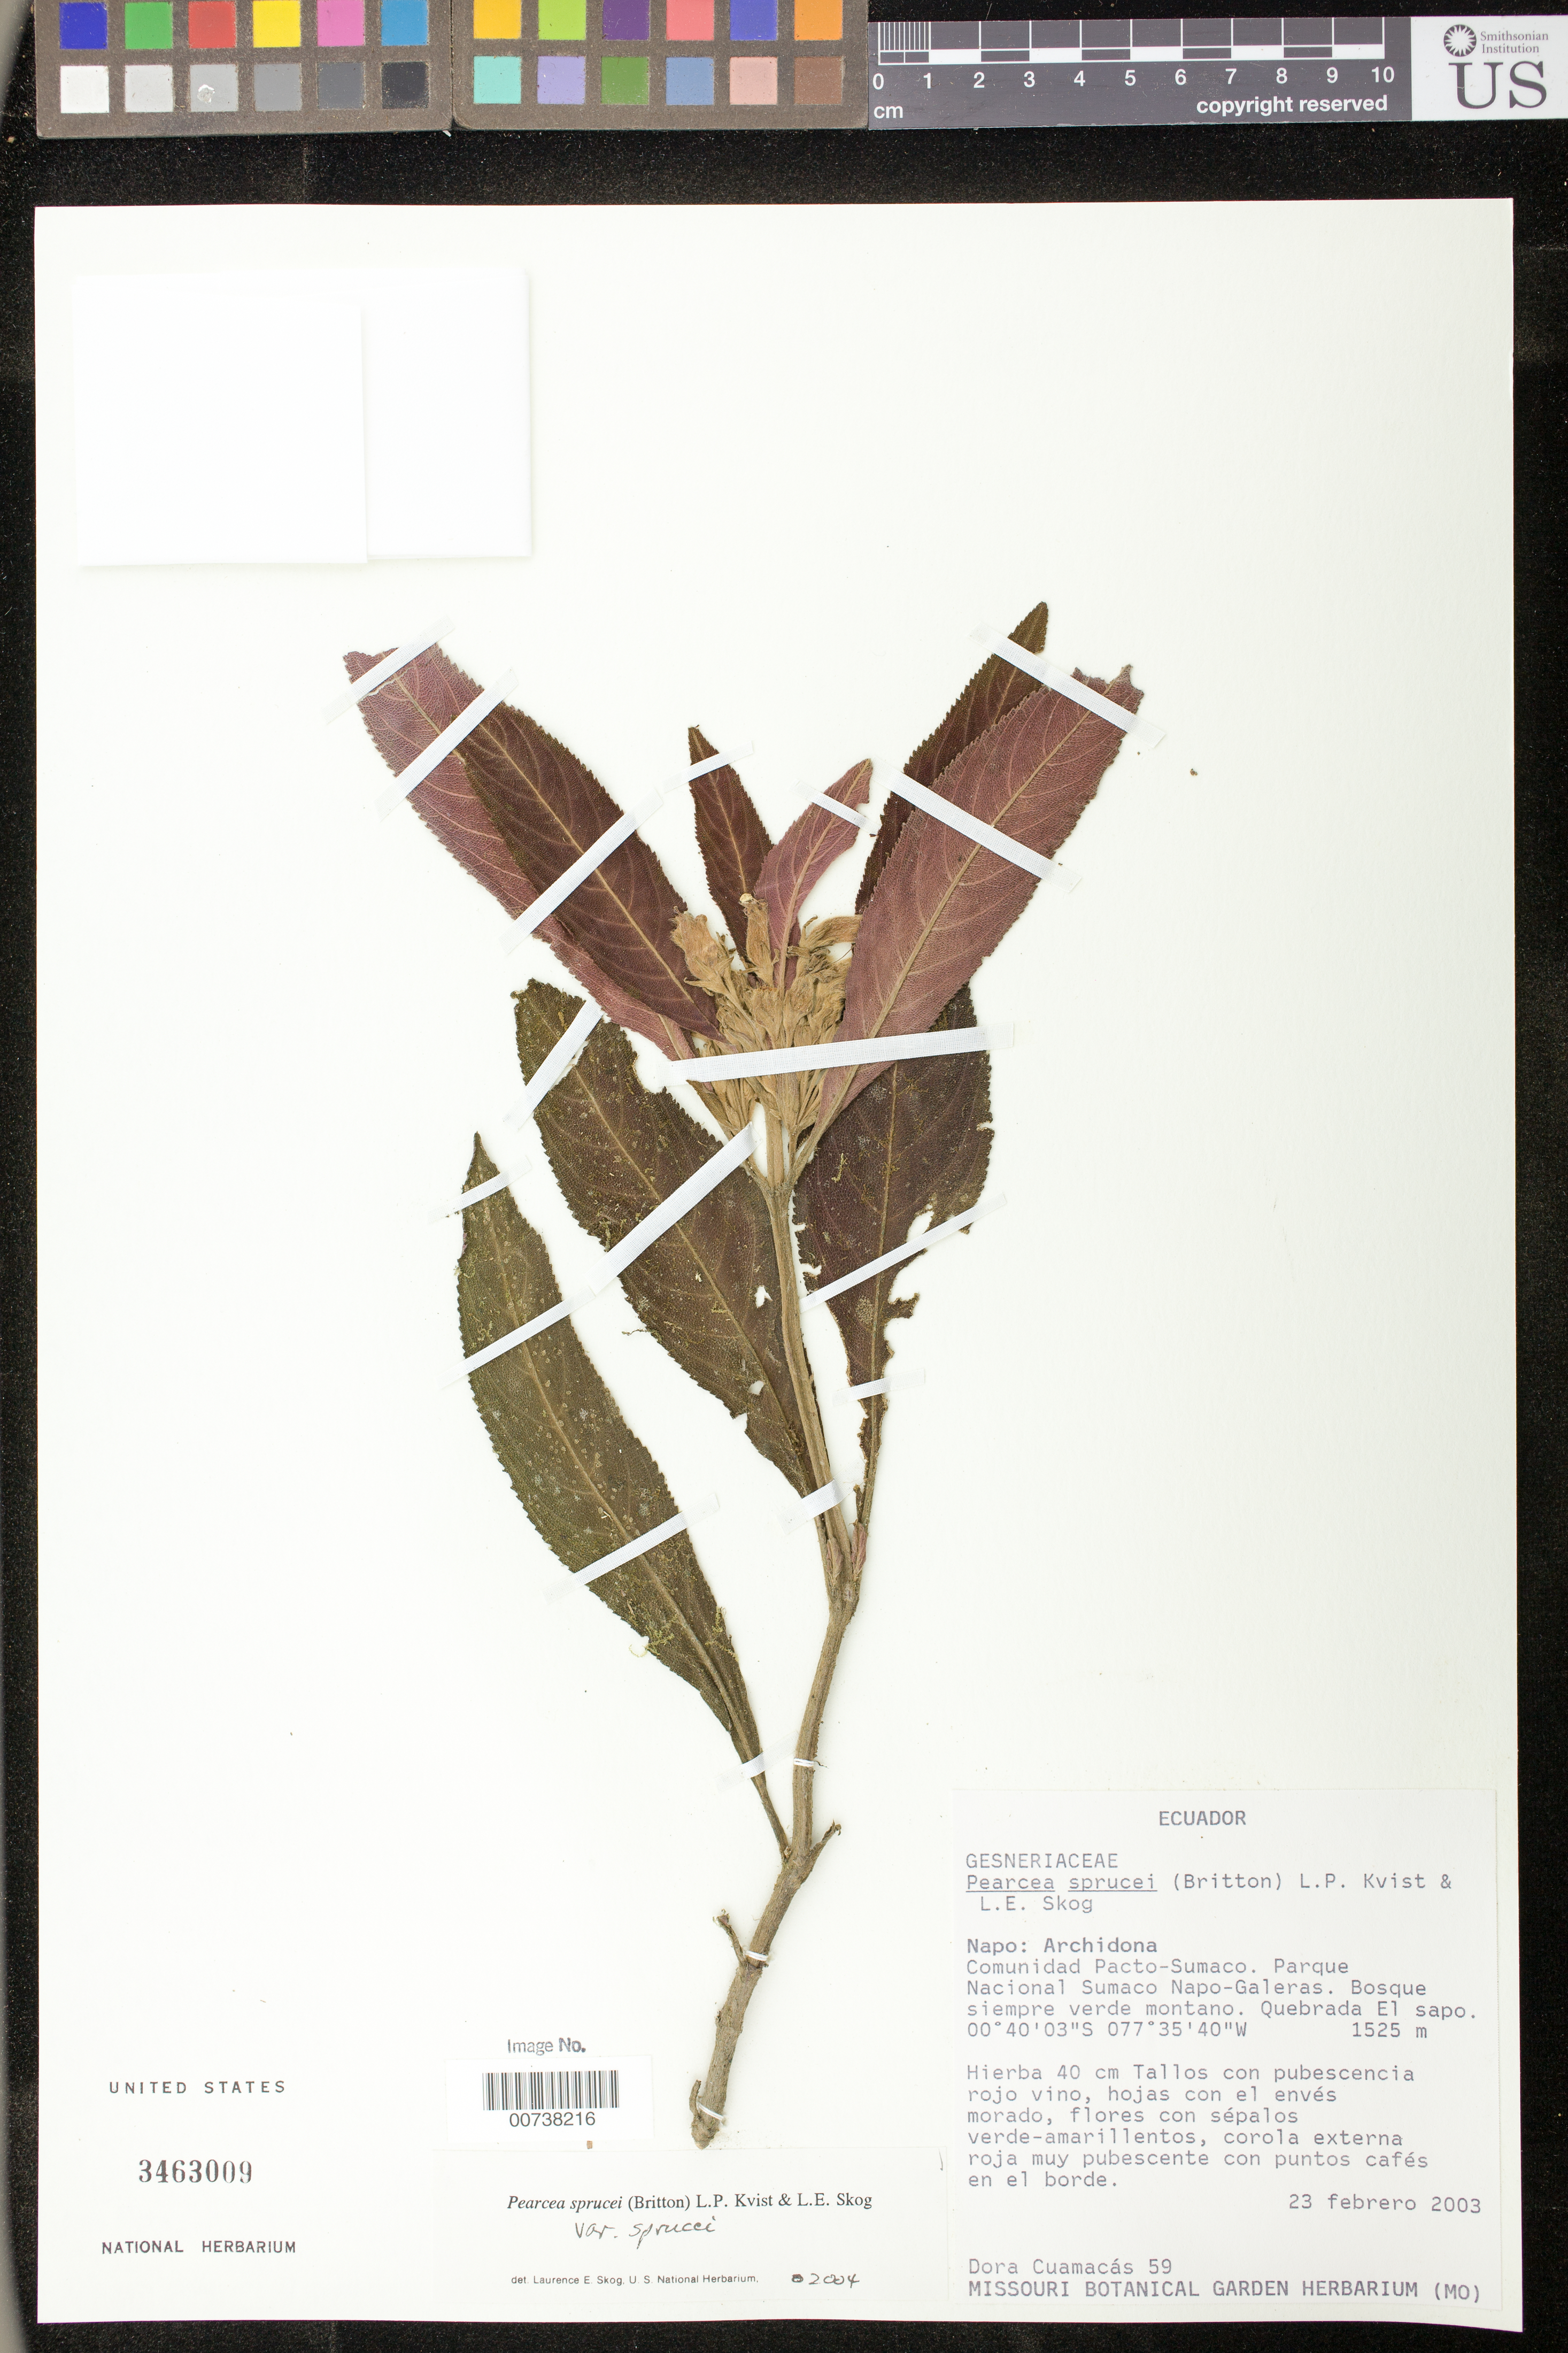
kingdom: Plantae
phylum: Tracheophyta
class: Magnoliopsida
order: Lamiales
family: Gesneriaceae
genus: Pearcea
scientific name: Pearcea sprucei var. sprucei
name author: (Britton ex Rusby) L.P. Kvist & L.E. Skog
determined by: Skog, Laurence E.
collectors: D. Cuamacás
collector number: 59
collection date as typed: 23 Feb 2003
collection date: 2003-02-23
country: Ecuador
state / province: Napo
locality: Archidona. Comunidad Pacto-Sumaco. Parque Nacional Sumaco Napo-Galeras. Quebrada El Sapo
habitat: Bosque siempre verde montano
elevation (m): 1525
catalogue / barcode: US 3463009